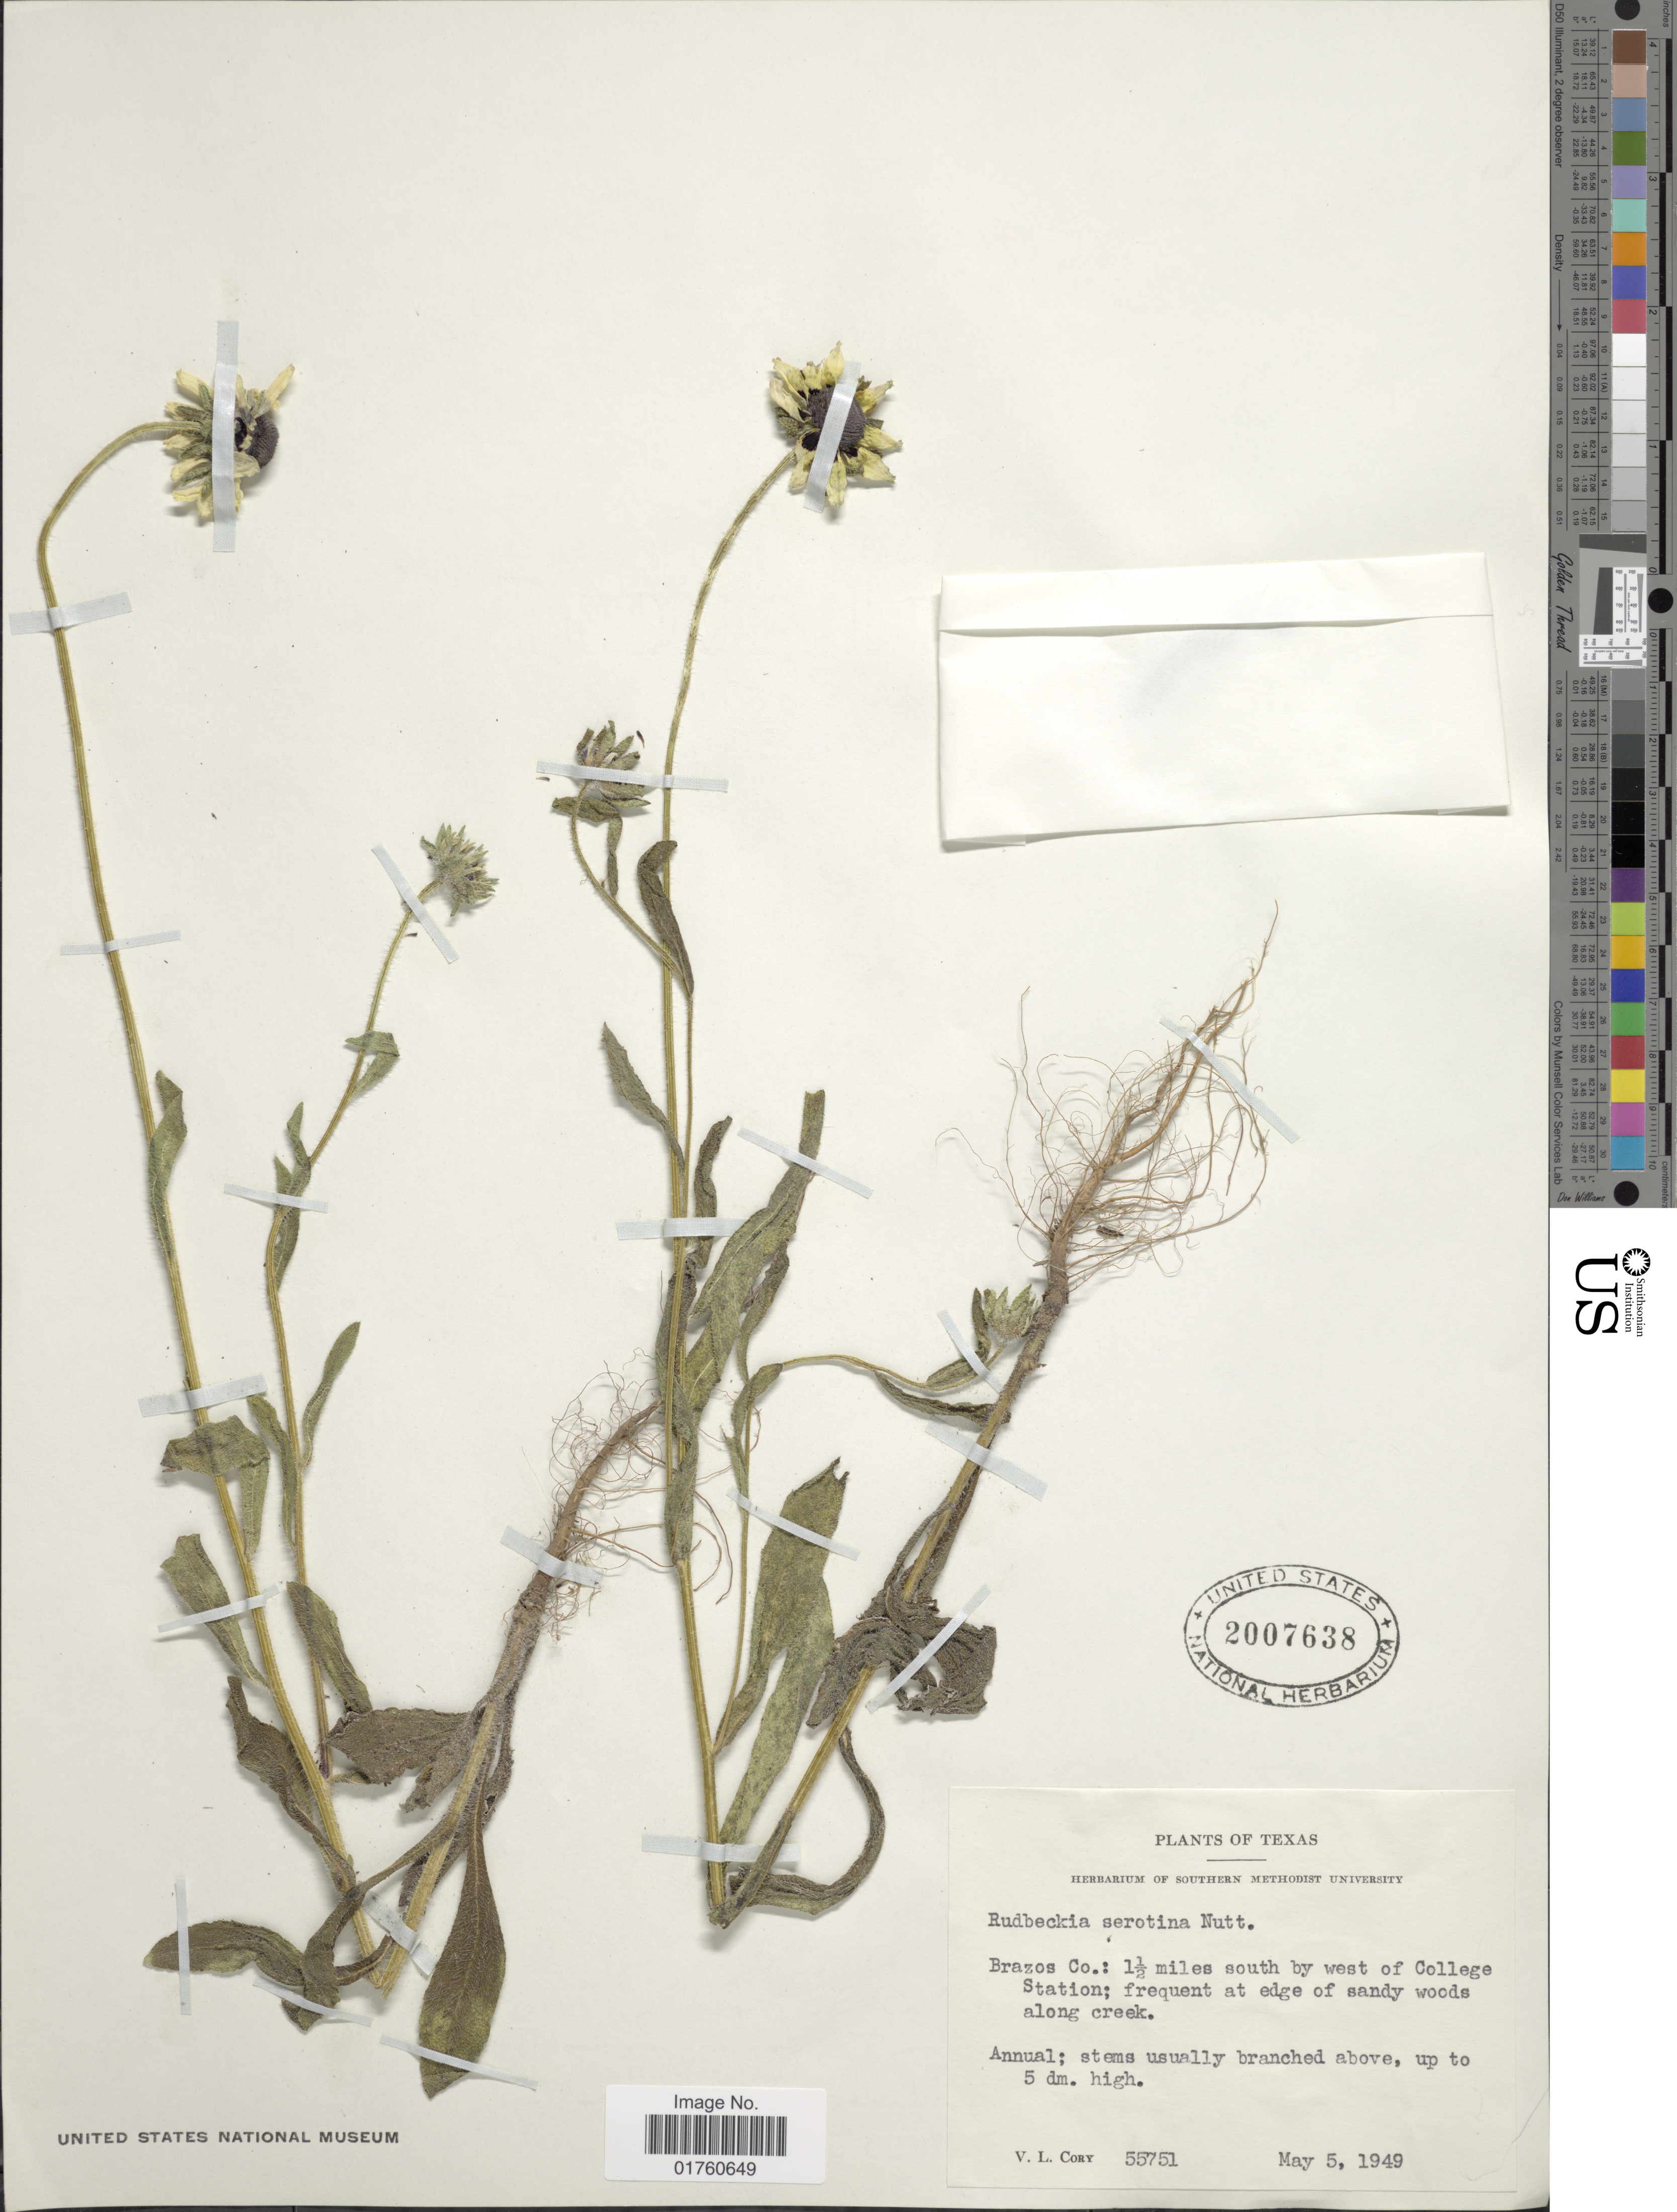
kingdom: Plantae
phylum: Tracheophyta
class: Magnoliopsida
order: Asterales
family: Asteraceae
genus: Rudbeckia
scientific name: Rudbeckia bicolor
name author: Nutt.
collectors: V. Cory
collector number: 55751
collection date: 1949-05-05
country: United States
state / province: Texas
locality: Brazos Co: 1½ miles south by west of College Station; frequent at edge of sandy woods along creek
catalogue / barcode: US 2007638